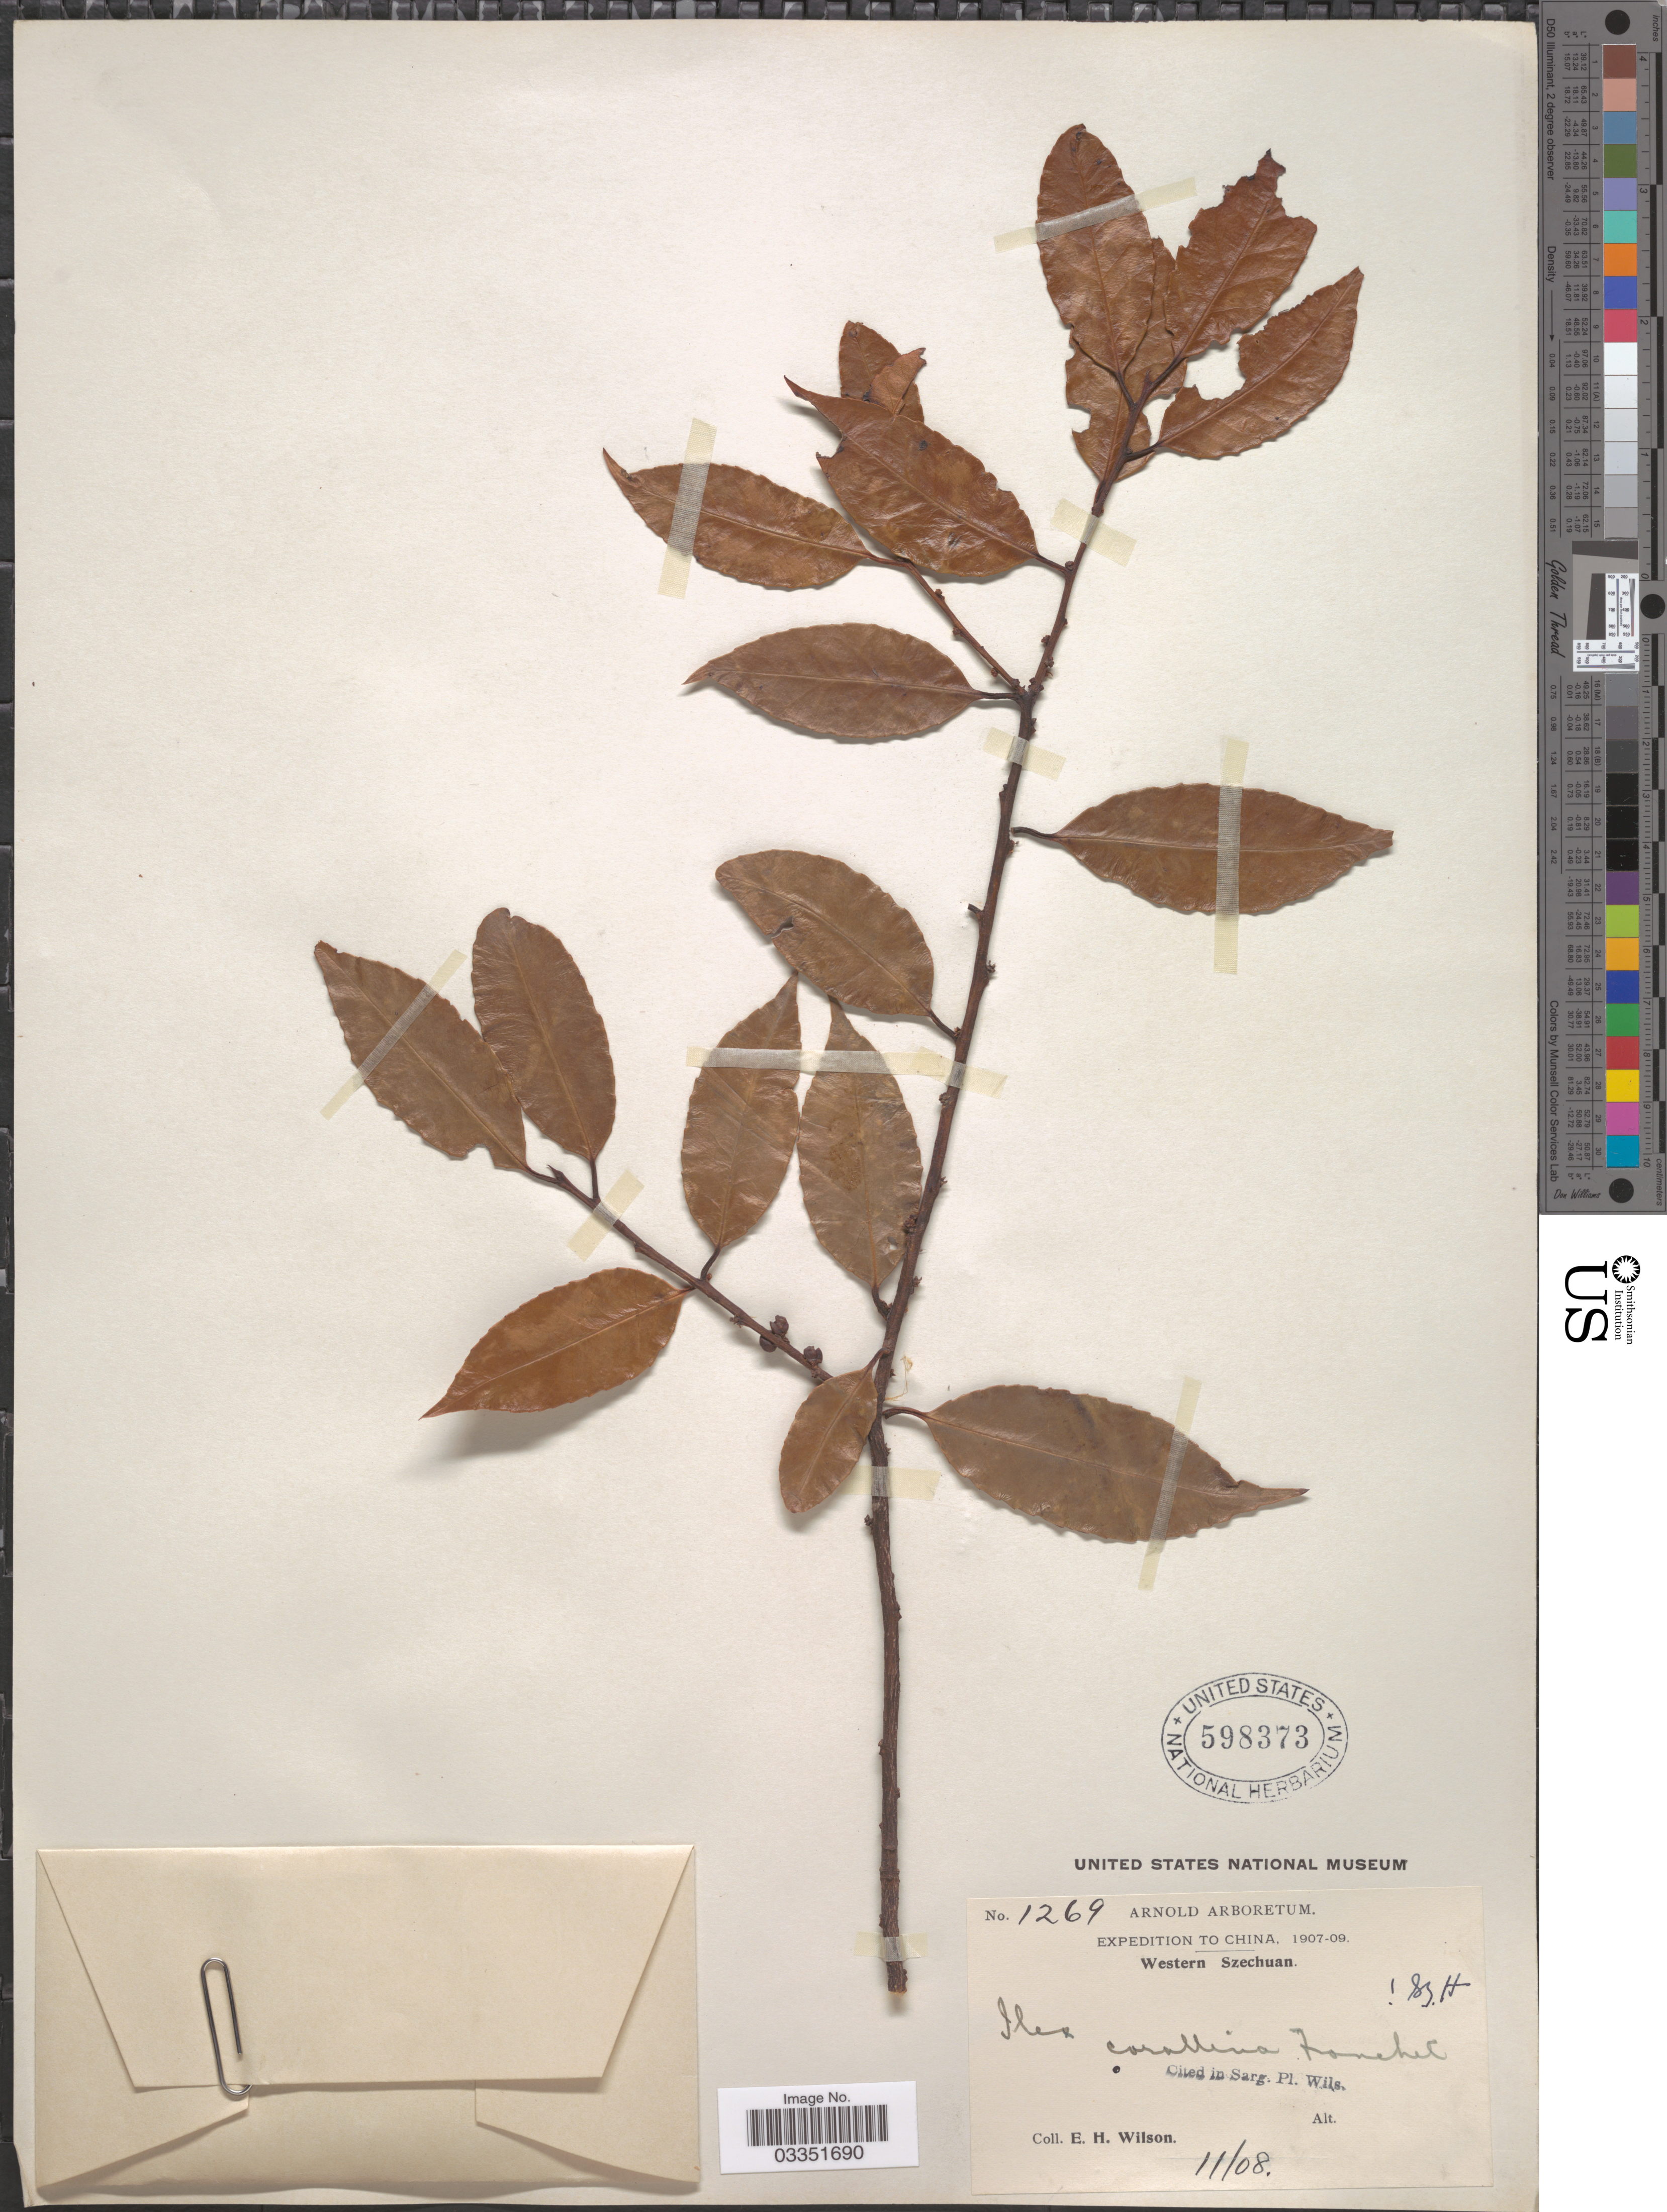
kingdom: Plantae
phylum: Tracheophyta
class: Magnoliopsida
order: Aquifoliales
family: Aquifoliaceae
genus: Ilex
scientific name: Ilex corallina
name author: Franch.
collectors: E. Wilson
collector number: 1269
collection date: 1908-11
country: China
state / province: Sichuan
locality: Western Szechuan.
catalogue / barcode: US 598373